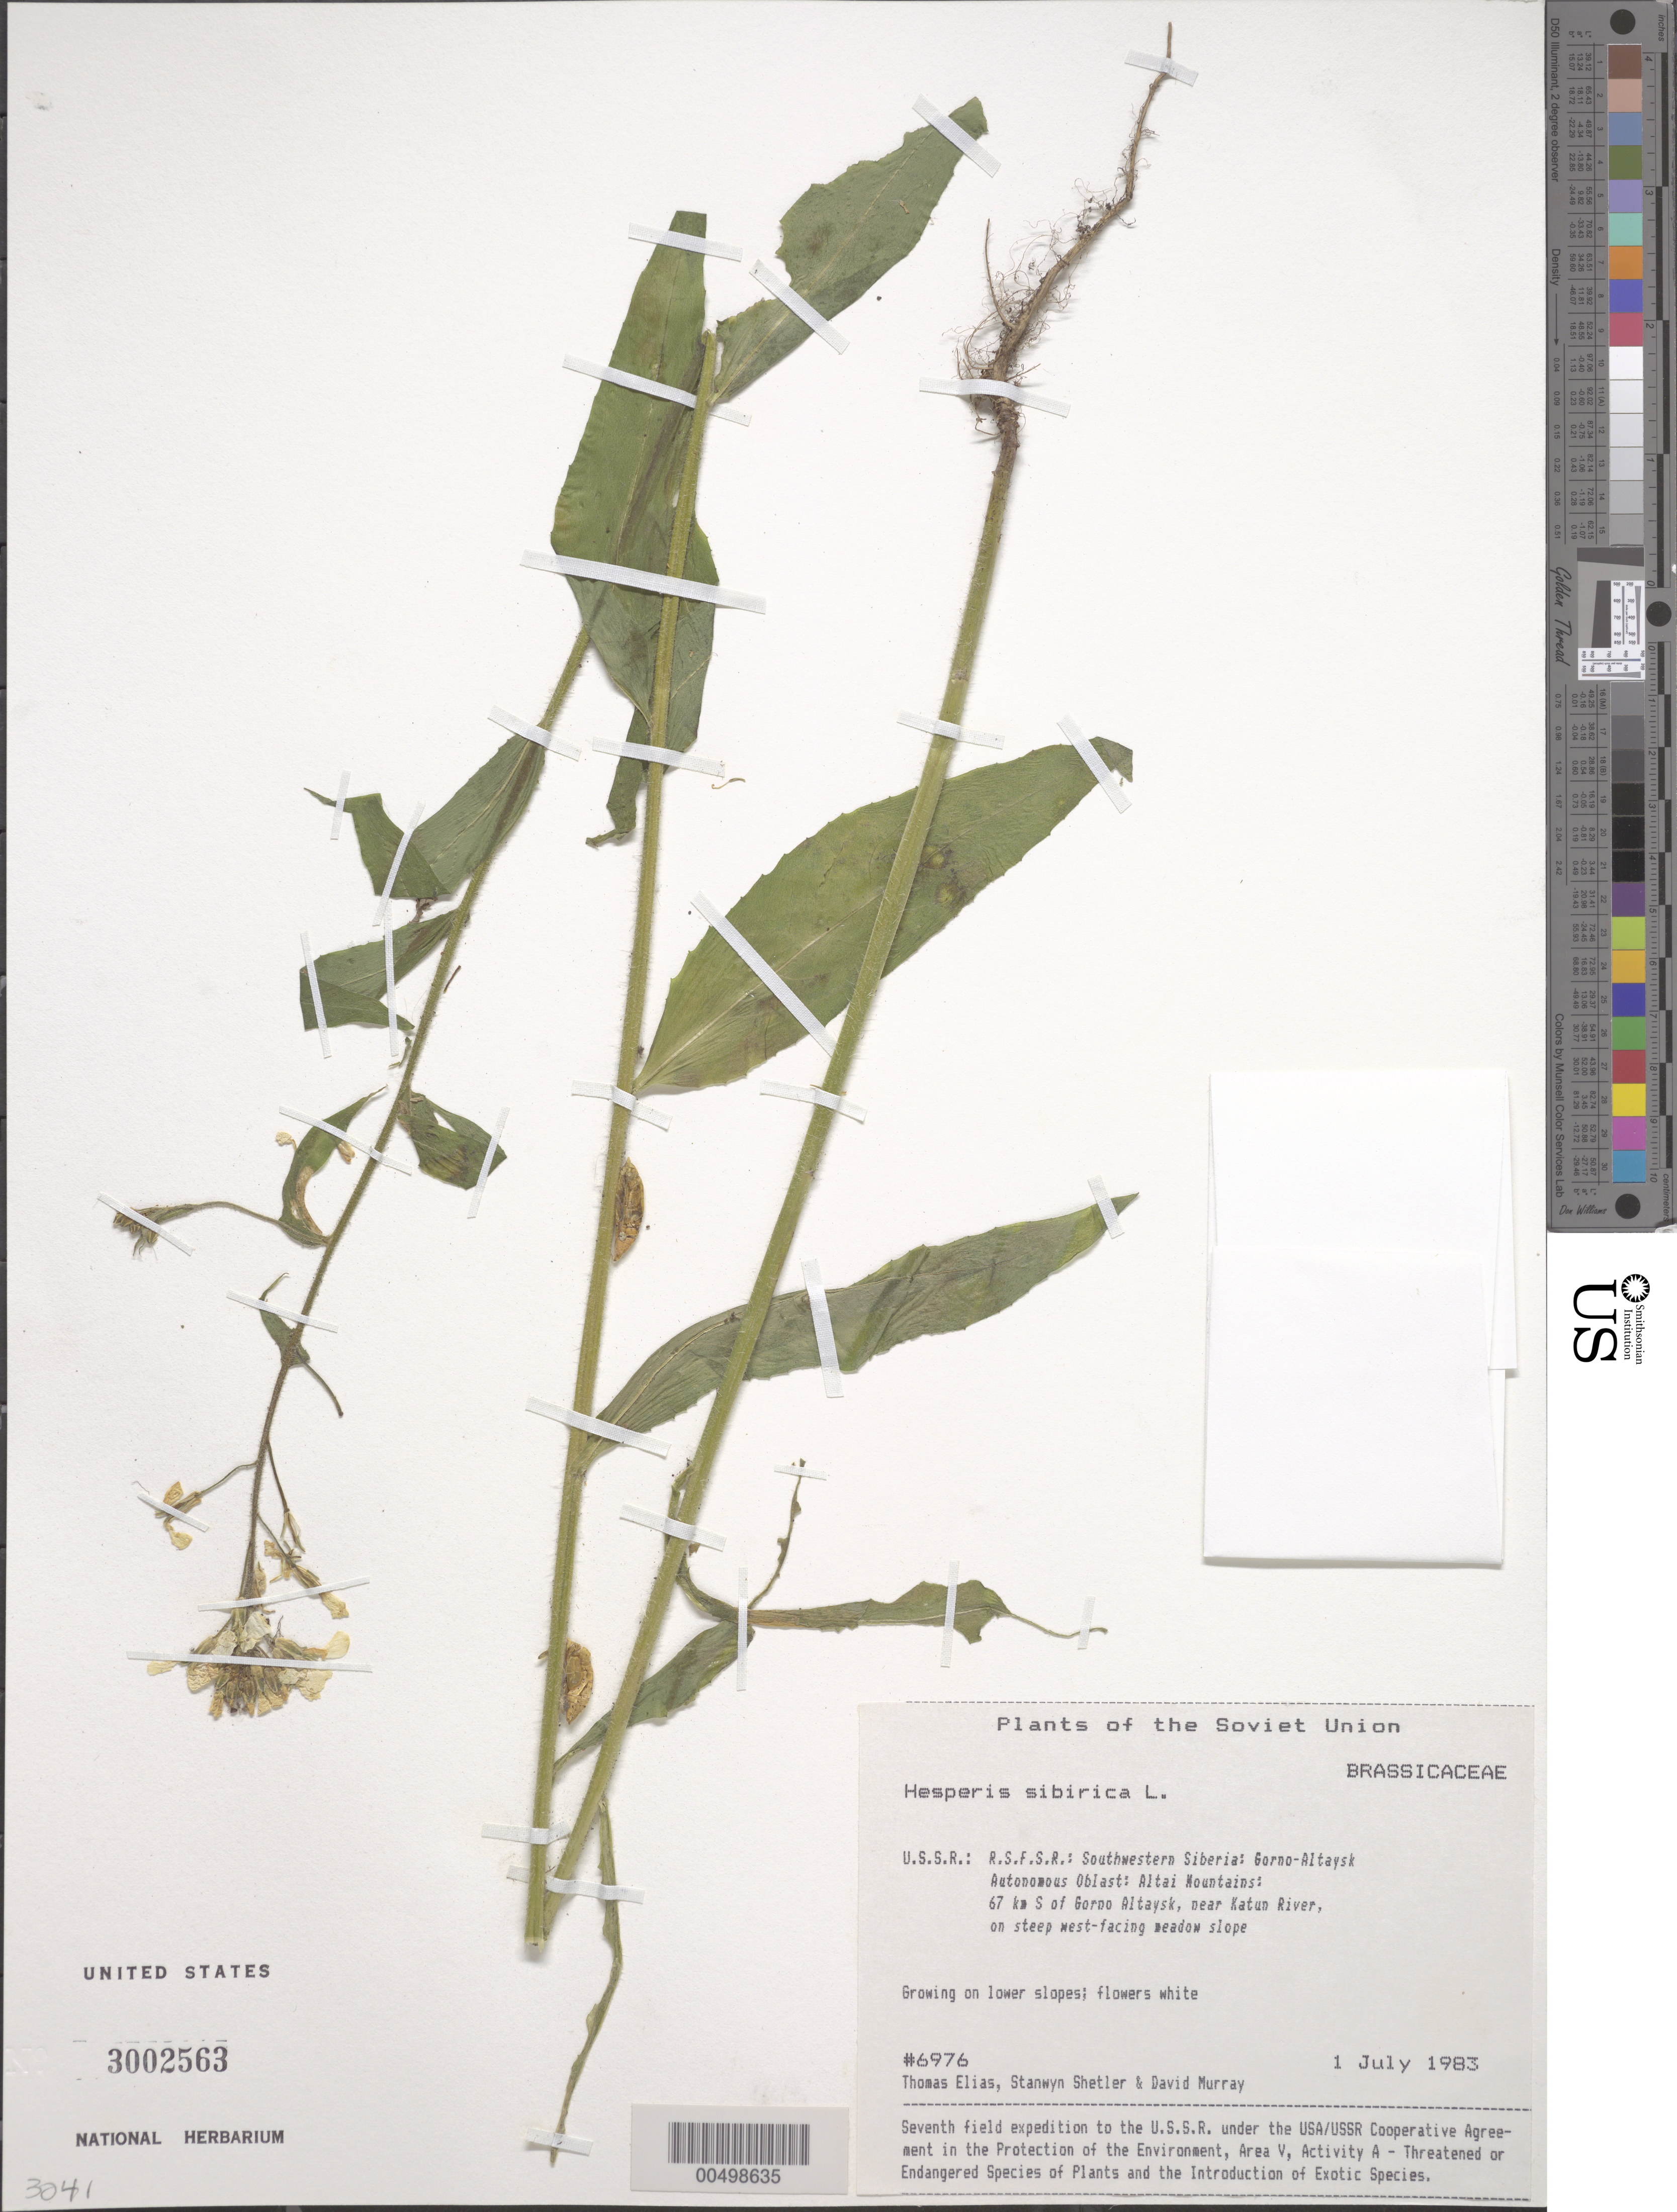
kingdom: Plantae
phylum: Tracheophyta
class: Magnoliopsida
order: Brassicales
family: Brassicaceae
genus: Hesperis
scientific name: Hesperis sibirica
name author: L.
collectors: T. Elias, S. Shetler & D. F. Murray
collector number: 6976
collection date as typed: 01 Jul 1983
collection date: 1983-07-01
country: Russian Federation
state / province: Altai Republic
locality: Altai Mountains, 67 km S of Gorno-Altaysk, near Katun River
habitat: on steep west-facing meadow slope, growing on lower slopes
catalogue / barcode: US 3002563